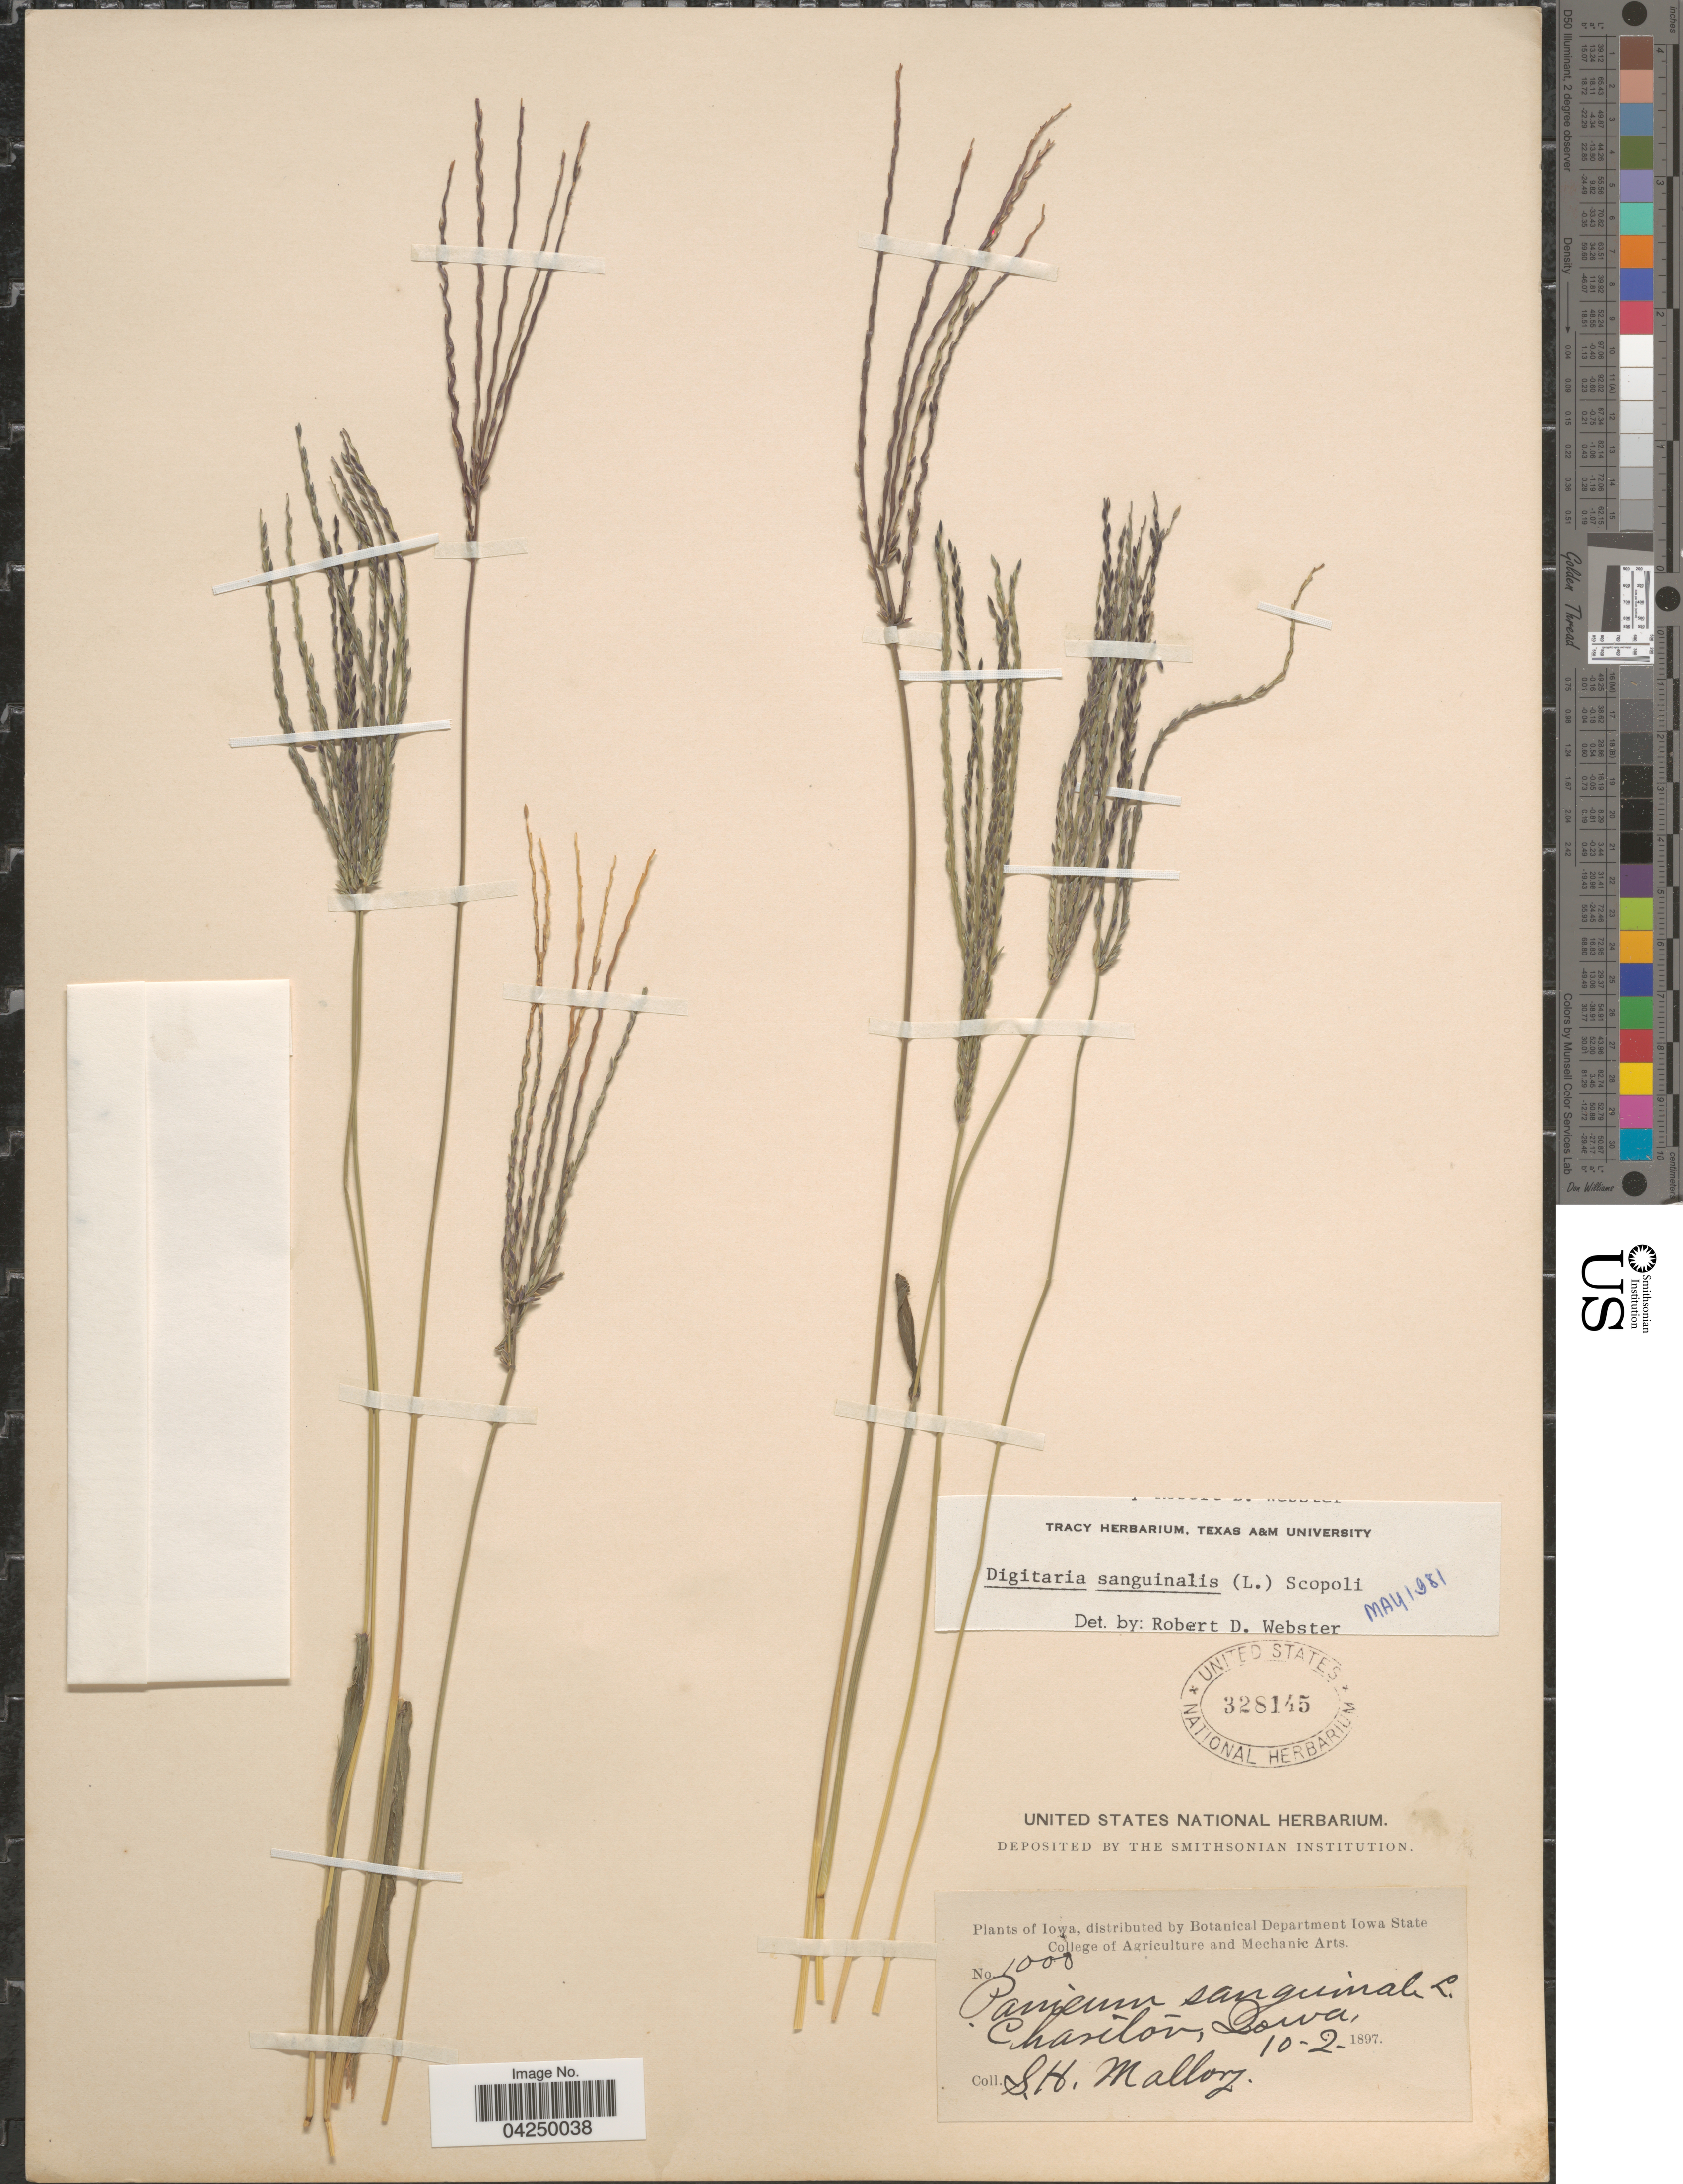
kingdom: Plantae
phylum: Tracheophyta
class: Liliopsida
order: Poales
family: Poaceae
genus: Digitaria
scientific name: Digitaria sanguinalis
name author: (L.) Scop.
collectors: S. Mallory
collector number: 1000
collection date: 1897-02-10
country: United States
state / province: Iowa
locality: Chariton.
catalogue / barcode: US 328145